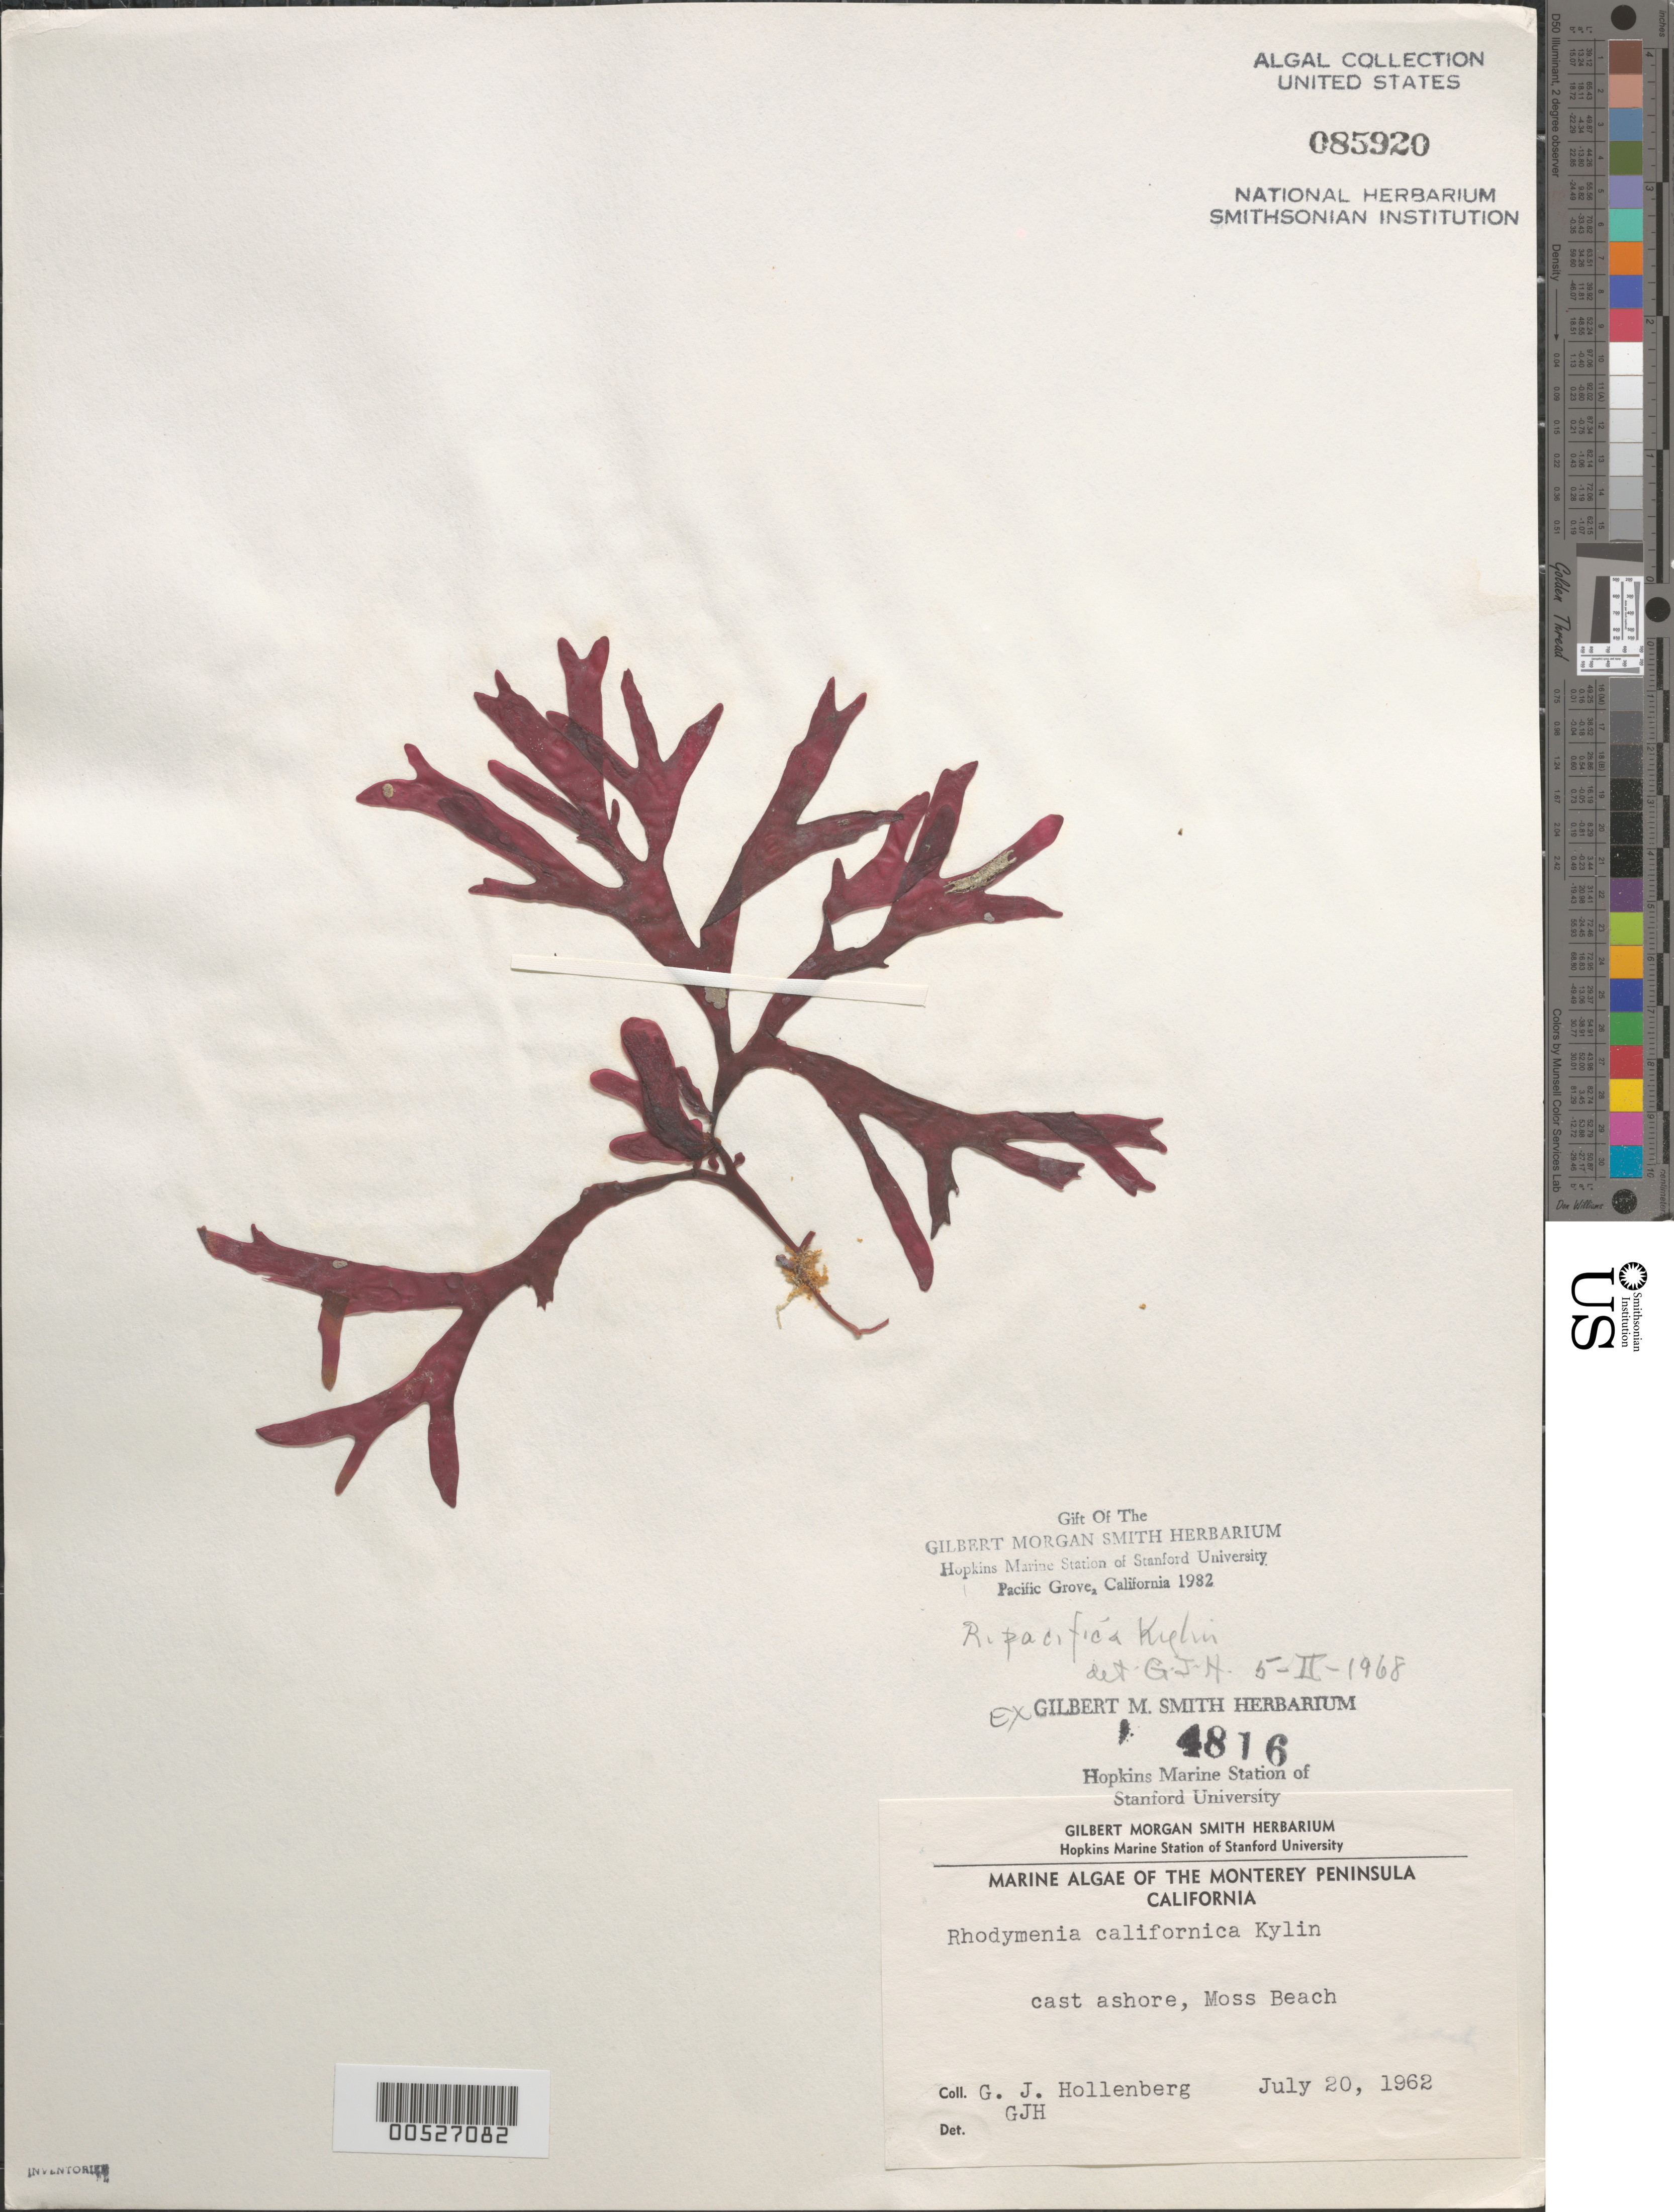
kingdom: Plantae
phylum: Rhodophyta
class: Florideophyceae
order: Rhodymeniales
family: Rhodymeniaceae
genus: Rhodymenia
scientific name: Rhodymenia pacifica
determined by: Hollenberg, George J.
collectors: G. Hollenberg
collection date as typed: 20 Jul 1962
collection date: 1962-07-20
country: United States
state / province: California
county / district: Monterey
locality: Moss Beach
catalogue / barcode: US 85920